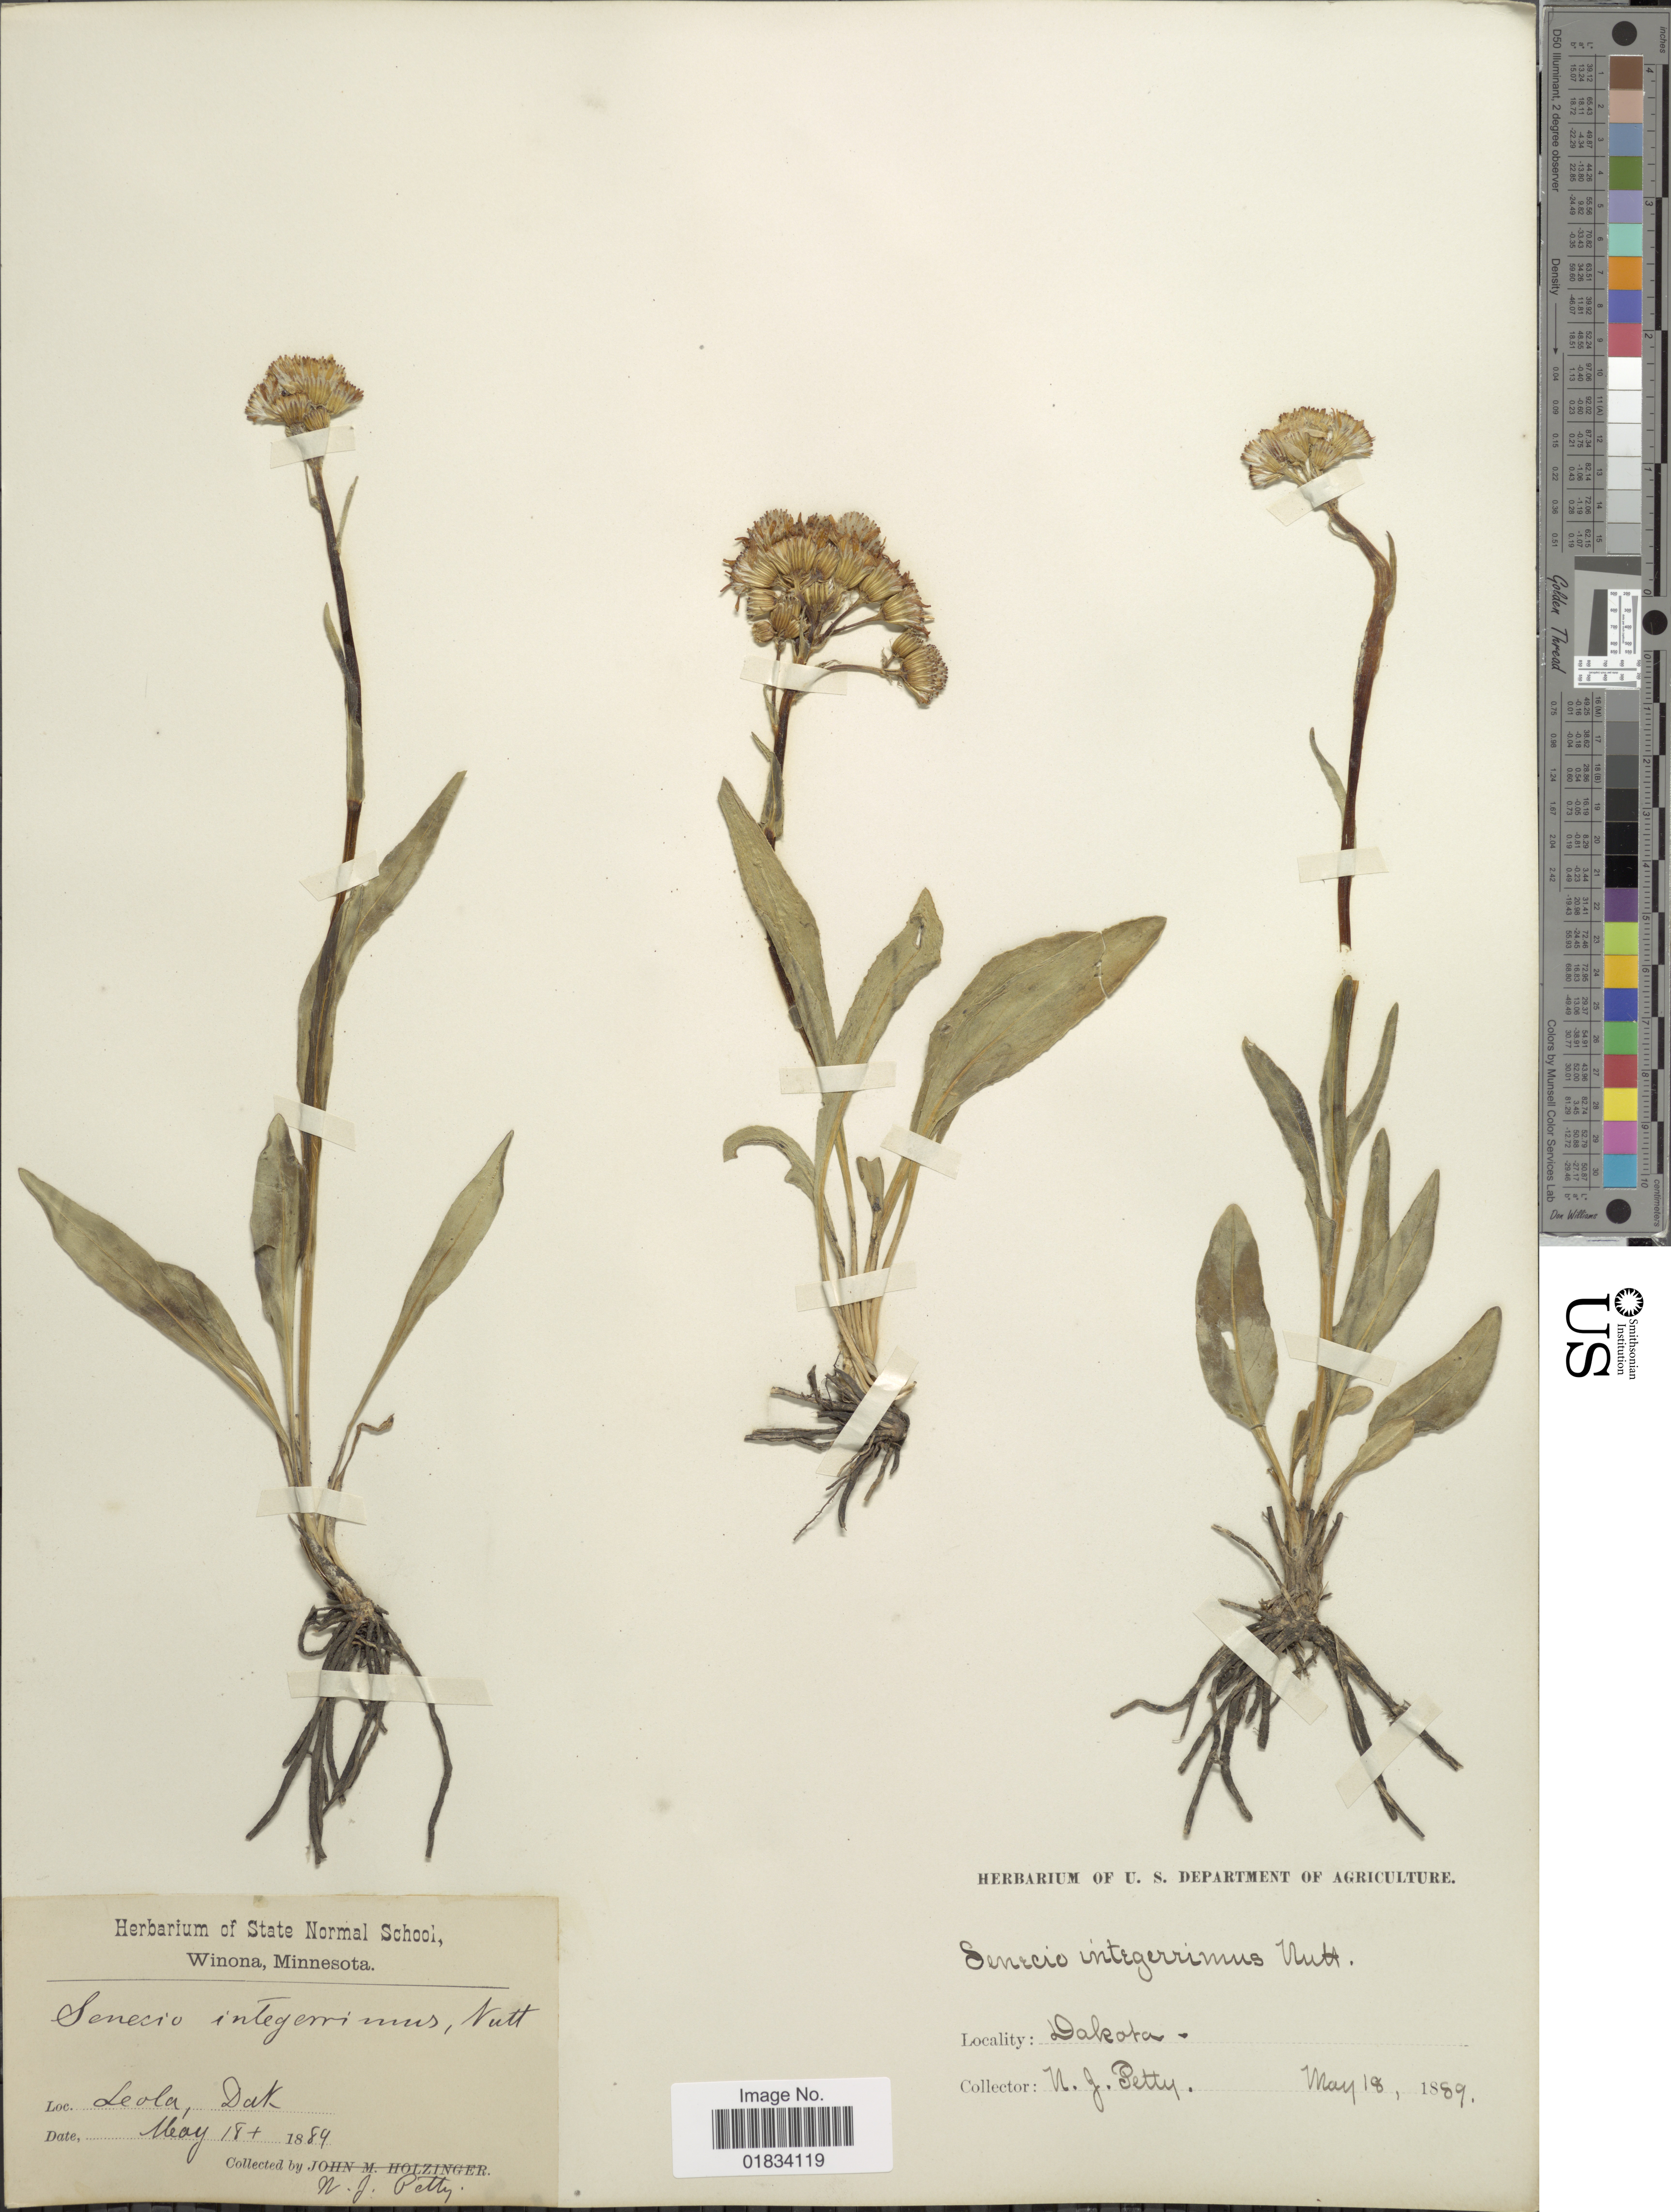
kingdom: Plantae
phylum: Tracheophyta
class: Magnoliopsida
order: Asterales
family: Asteraceae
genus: Senecio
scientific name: Senecio integerrimus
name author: Nutt.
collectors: N. Petty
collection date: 1889-05-18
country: United States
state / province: South Dakota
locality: Leola, Dakota